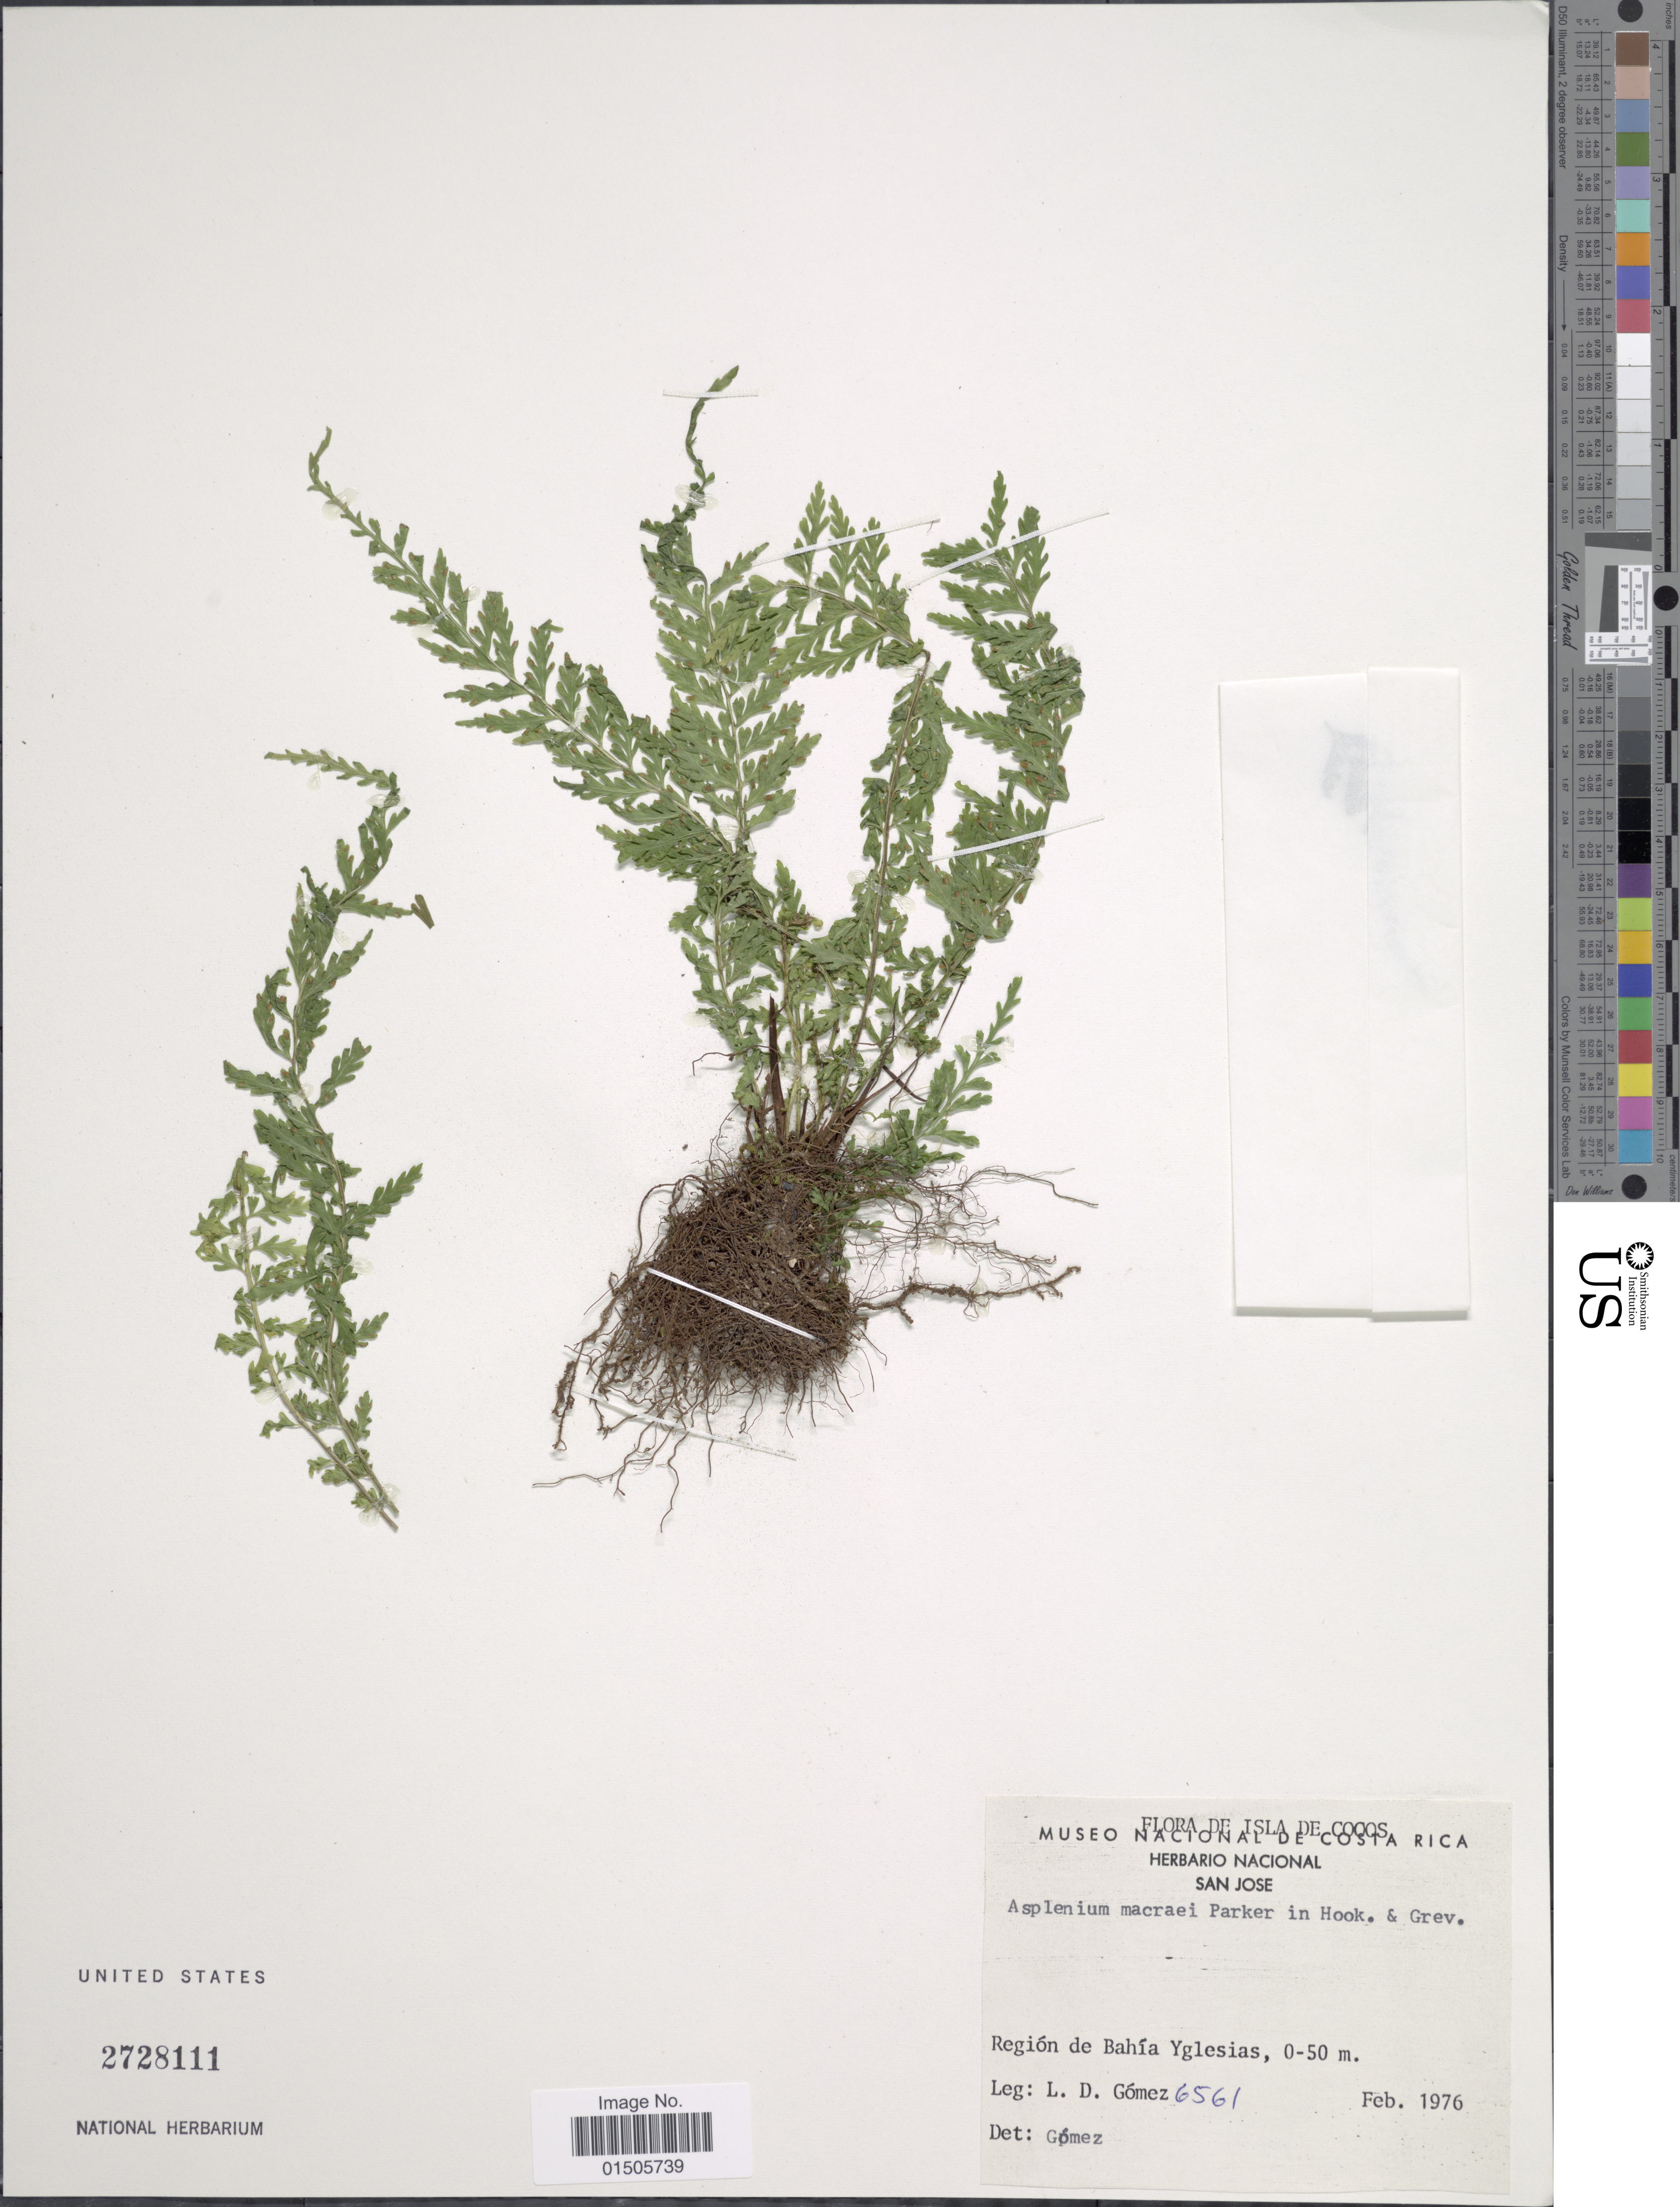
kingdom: Plantae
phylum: Tracheophyta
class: Polypodiopsida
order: Polypodiales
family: Aspleniaceae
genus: Asplenium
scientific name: Asplenium barclayanum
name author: C.D. Adams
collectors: L. Gomez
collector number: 6561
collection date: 1976-02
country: Australia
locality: Isla de Cocos, Region de Bahia Yglesias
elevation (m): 0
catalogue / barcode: US 2728111